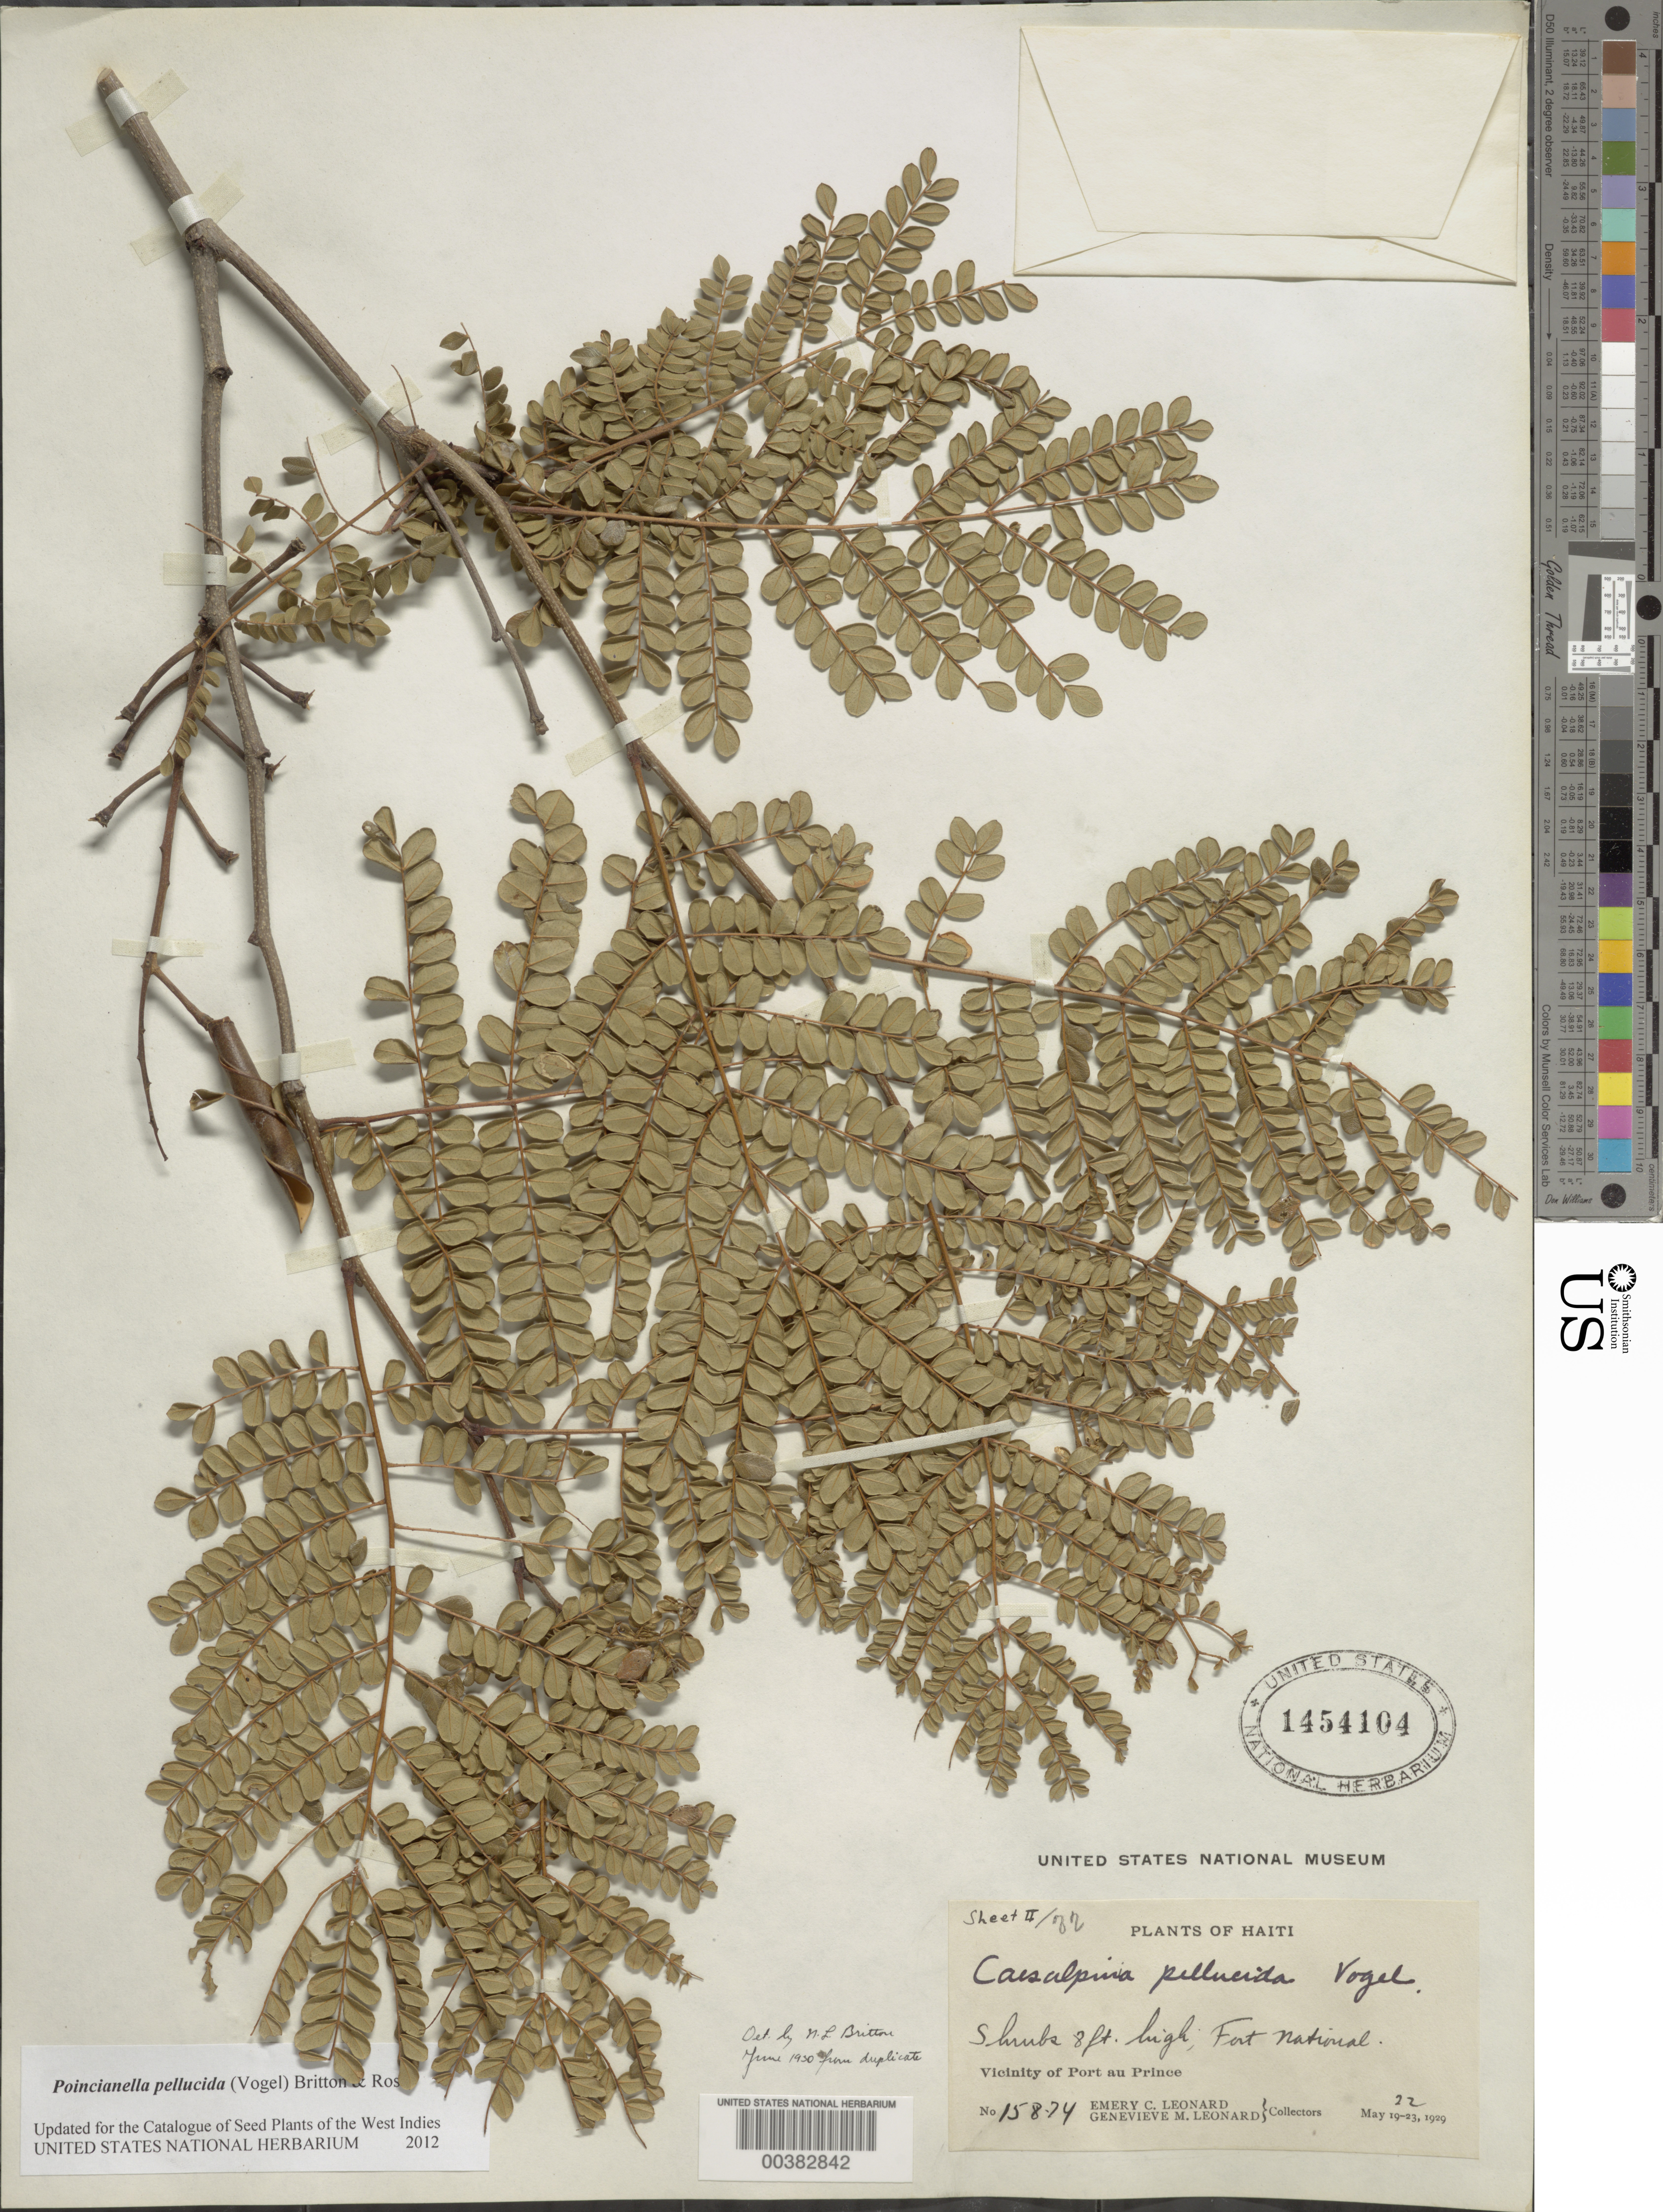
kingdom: Plantae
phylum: Tracheophyta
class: Magnoliopsida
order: Fabales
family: Fabaceae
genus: Cenostigma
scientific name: Cenostigma pellucidum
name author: (Vogel) Gagnon & G.P. Lewis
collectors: E. C. Leonard & G. M. Leonard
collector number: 15874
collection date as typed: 22 May 1929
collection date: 1929-05-22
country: Haiti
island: Hispaniola Island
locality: Fort national; vicinity of port au prince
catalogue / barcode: US 1454104